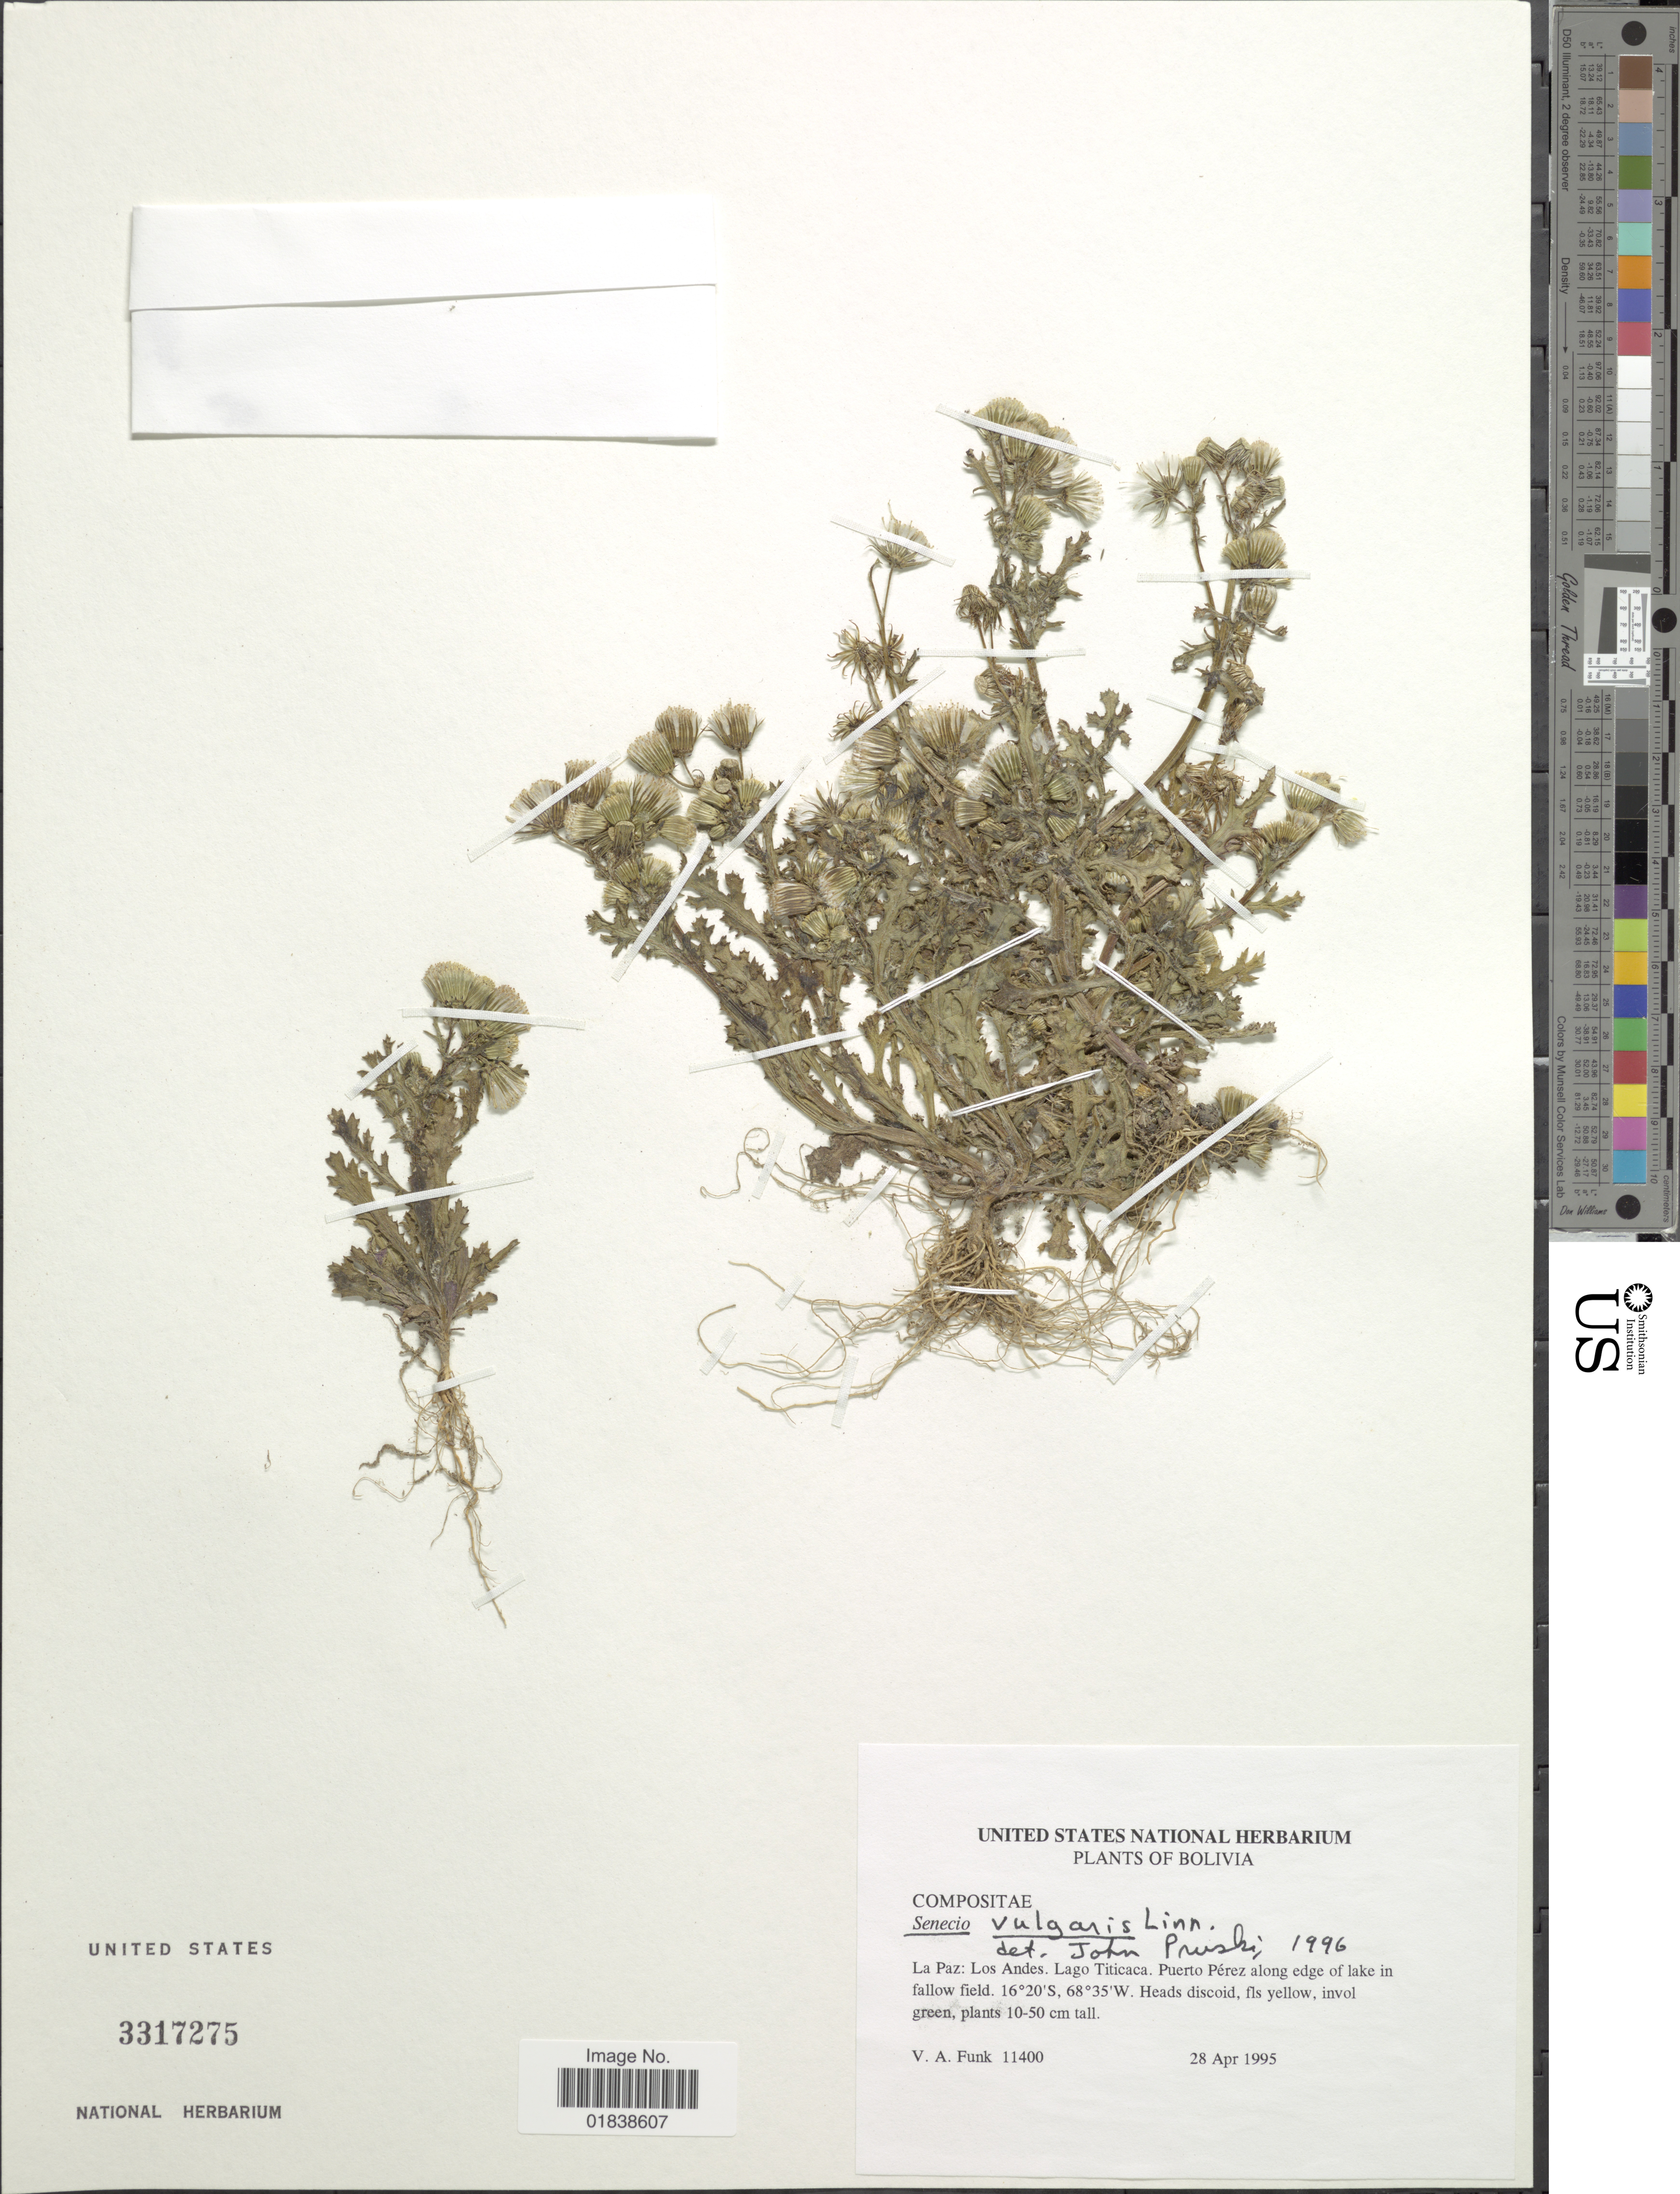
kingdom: Plantae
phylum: Tracheophyta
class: Magnoliopsida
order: Asterales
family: Asteraceae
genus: Senecio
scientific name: Senecio vulgaris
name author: L.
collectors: V. Funk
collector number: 11400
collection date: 1995-04-28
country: Bolivia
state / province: La Paz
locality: Los Andes, Lago Titicaca, Puerto Perez along edge of lake in fallow field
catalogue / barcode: US 3317275